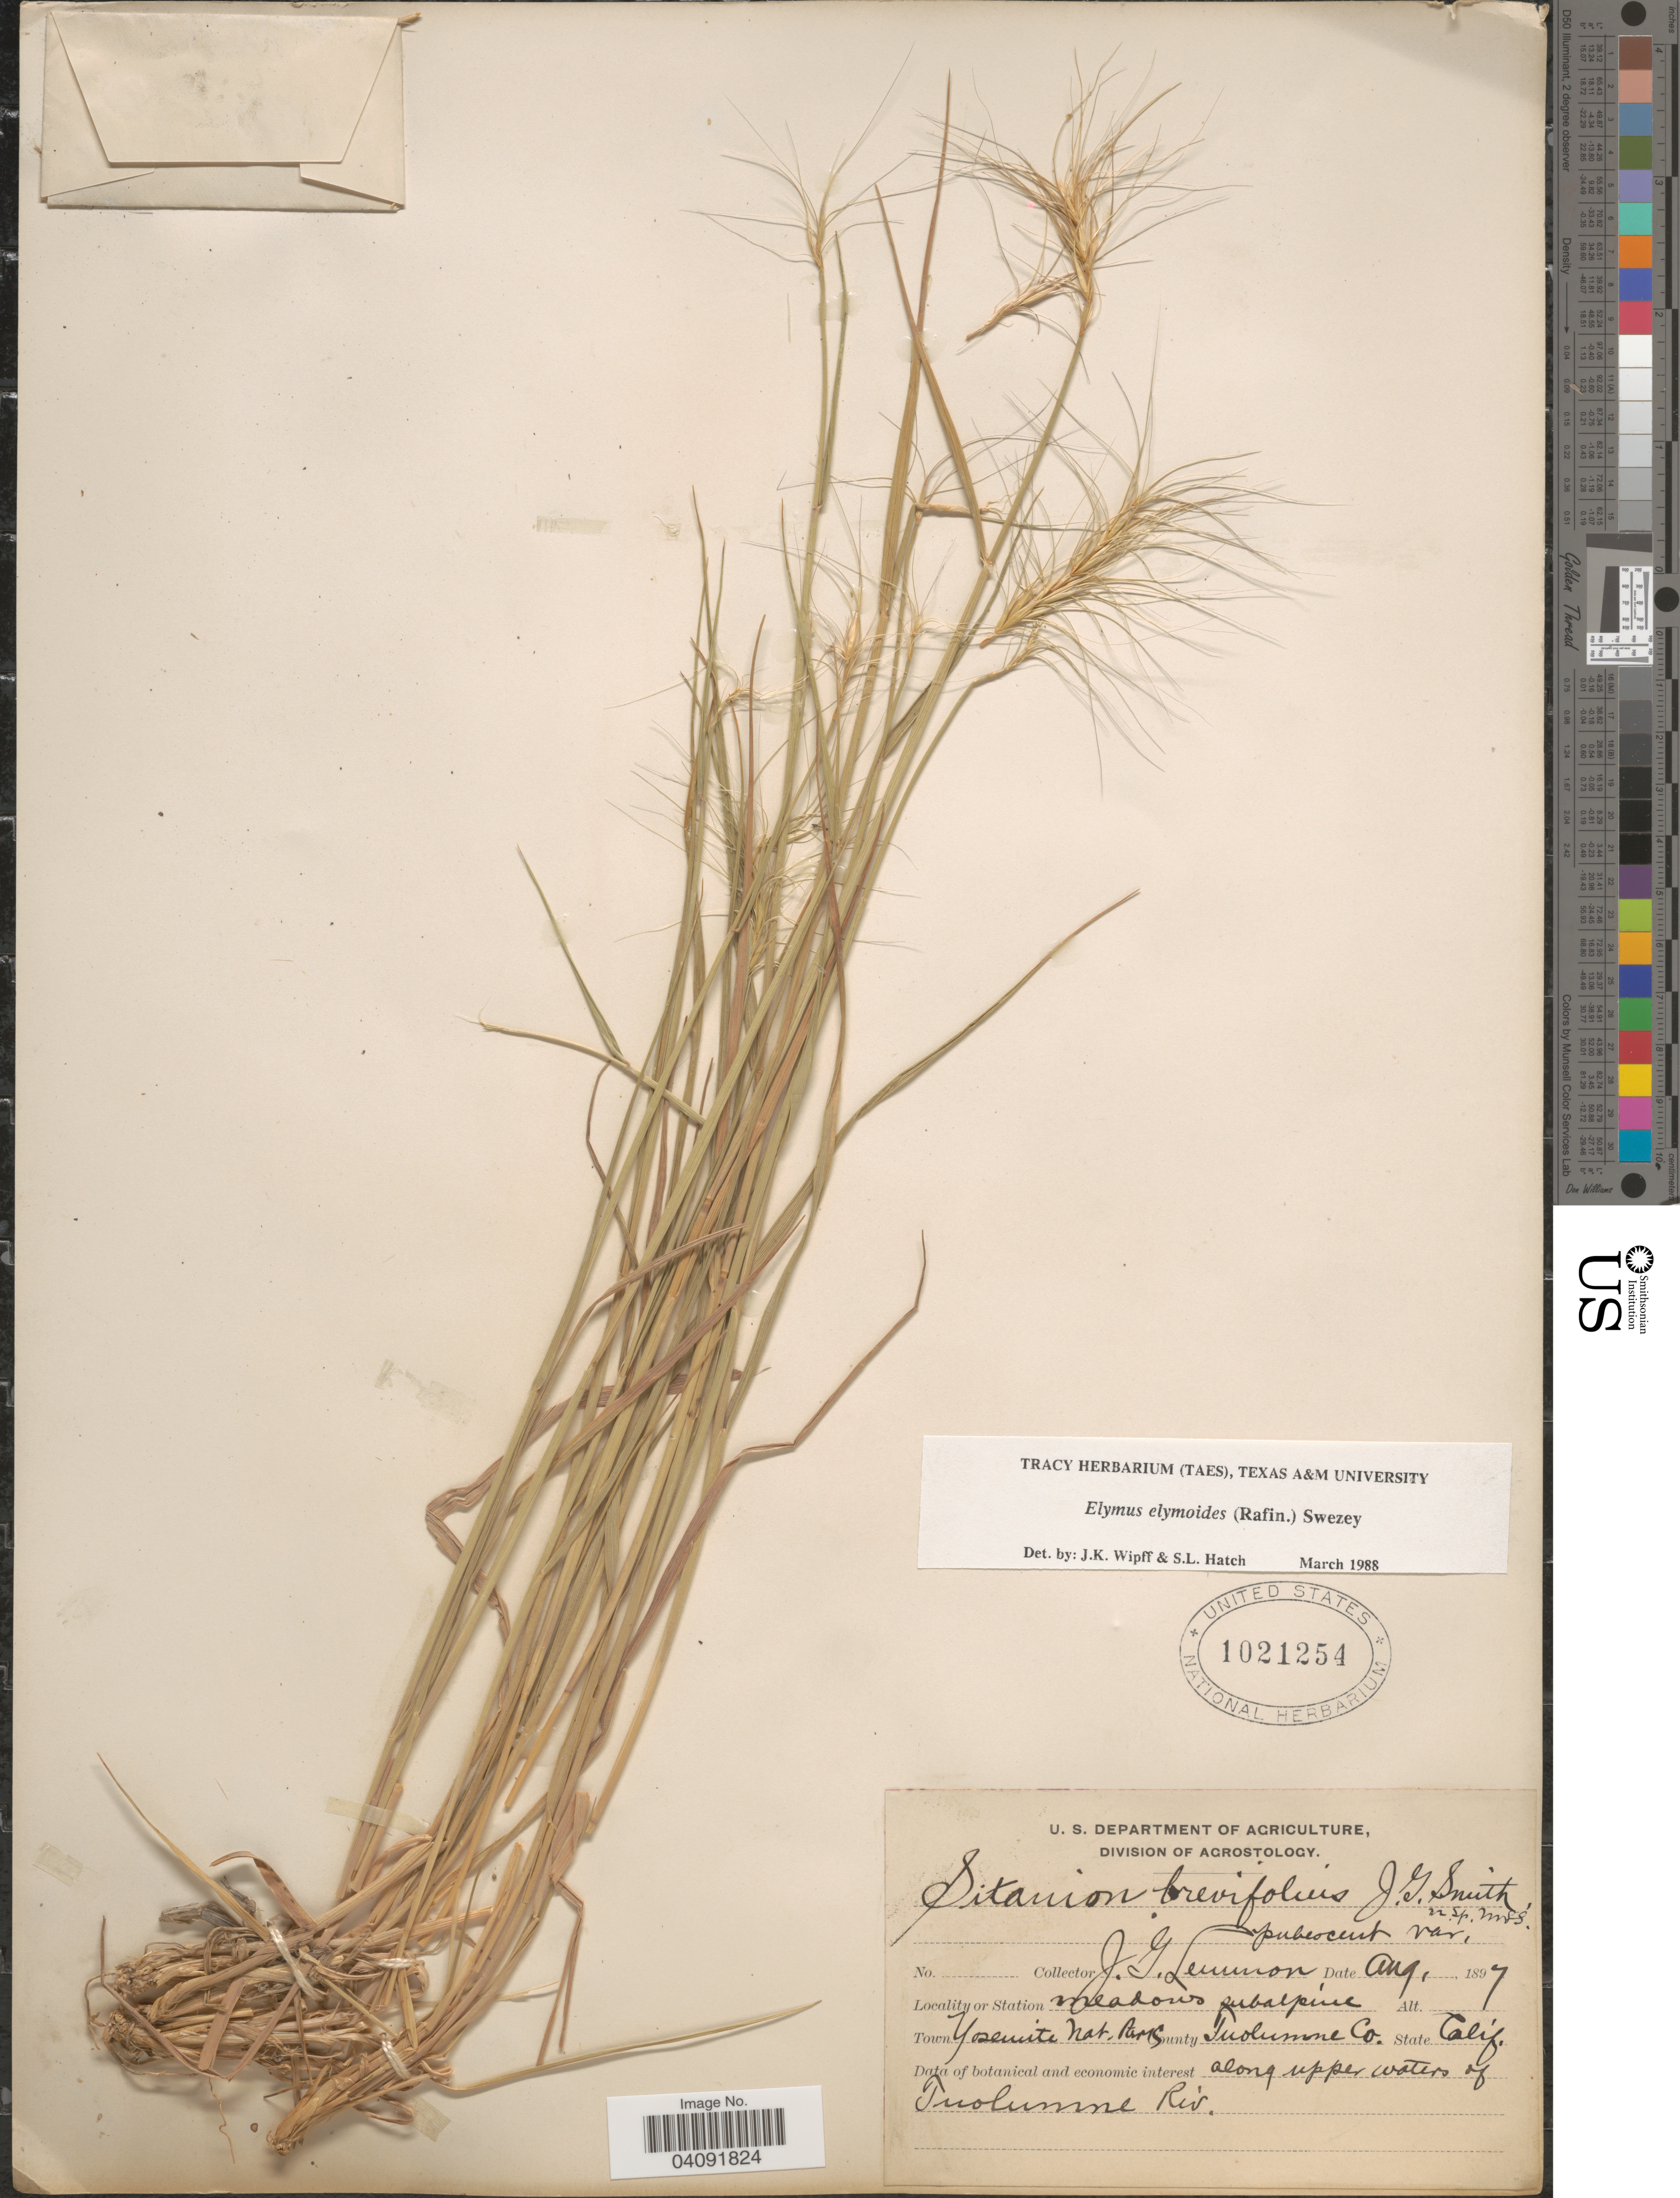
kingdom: Plantae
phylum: Tracheophyta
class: Liliopsida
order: Poales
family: Poaceae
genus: Elymus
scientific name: Elymus elymoides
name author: (Raf.) Swezey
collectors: J. Lemmon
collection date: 1897-08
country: United States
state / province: California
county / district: Tuolumne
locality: Meadows subalpine. Town Yosemite Nat. Park. County Tuolumne Co. Along upper waters of Tuolumne Riv.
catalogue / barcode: US 1021254